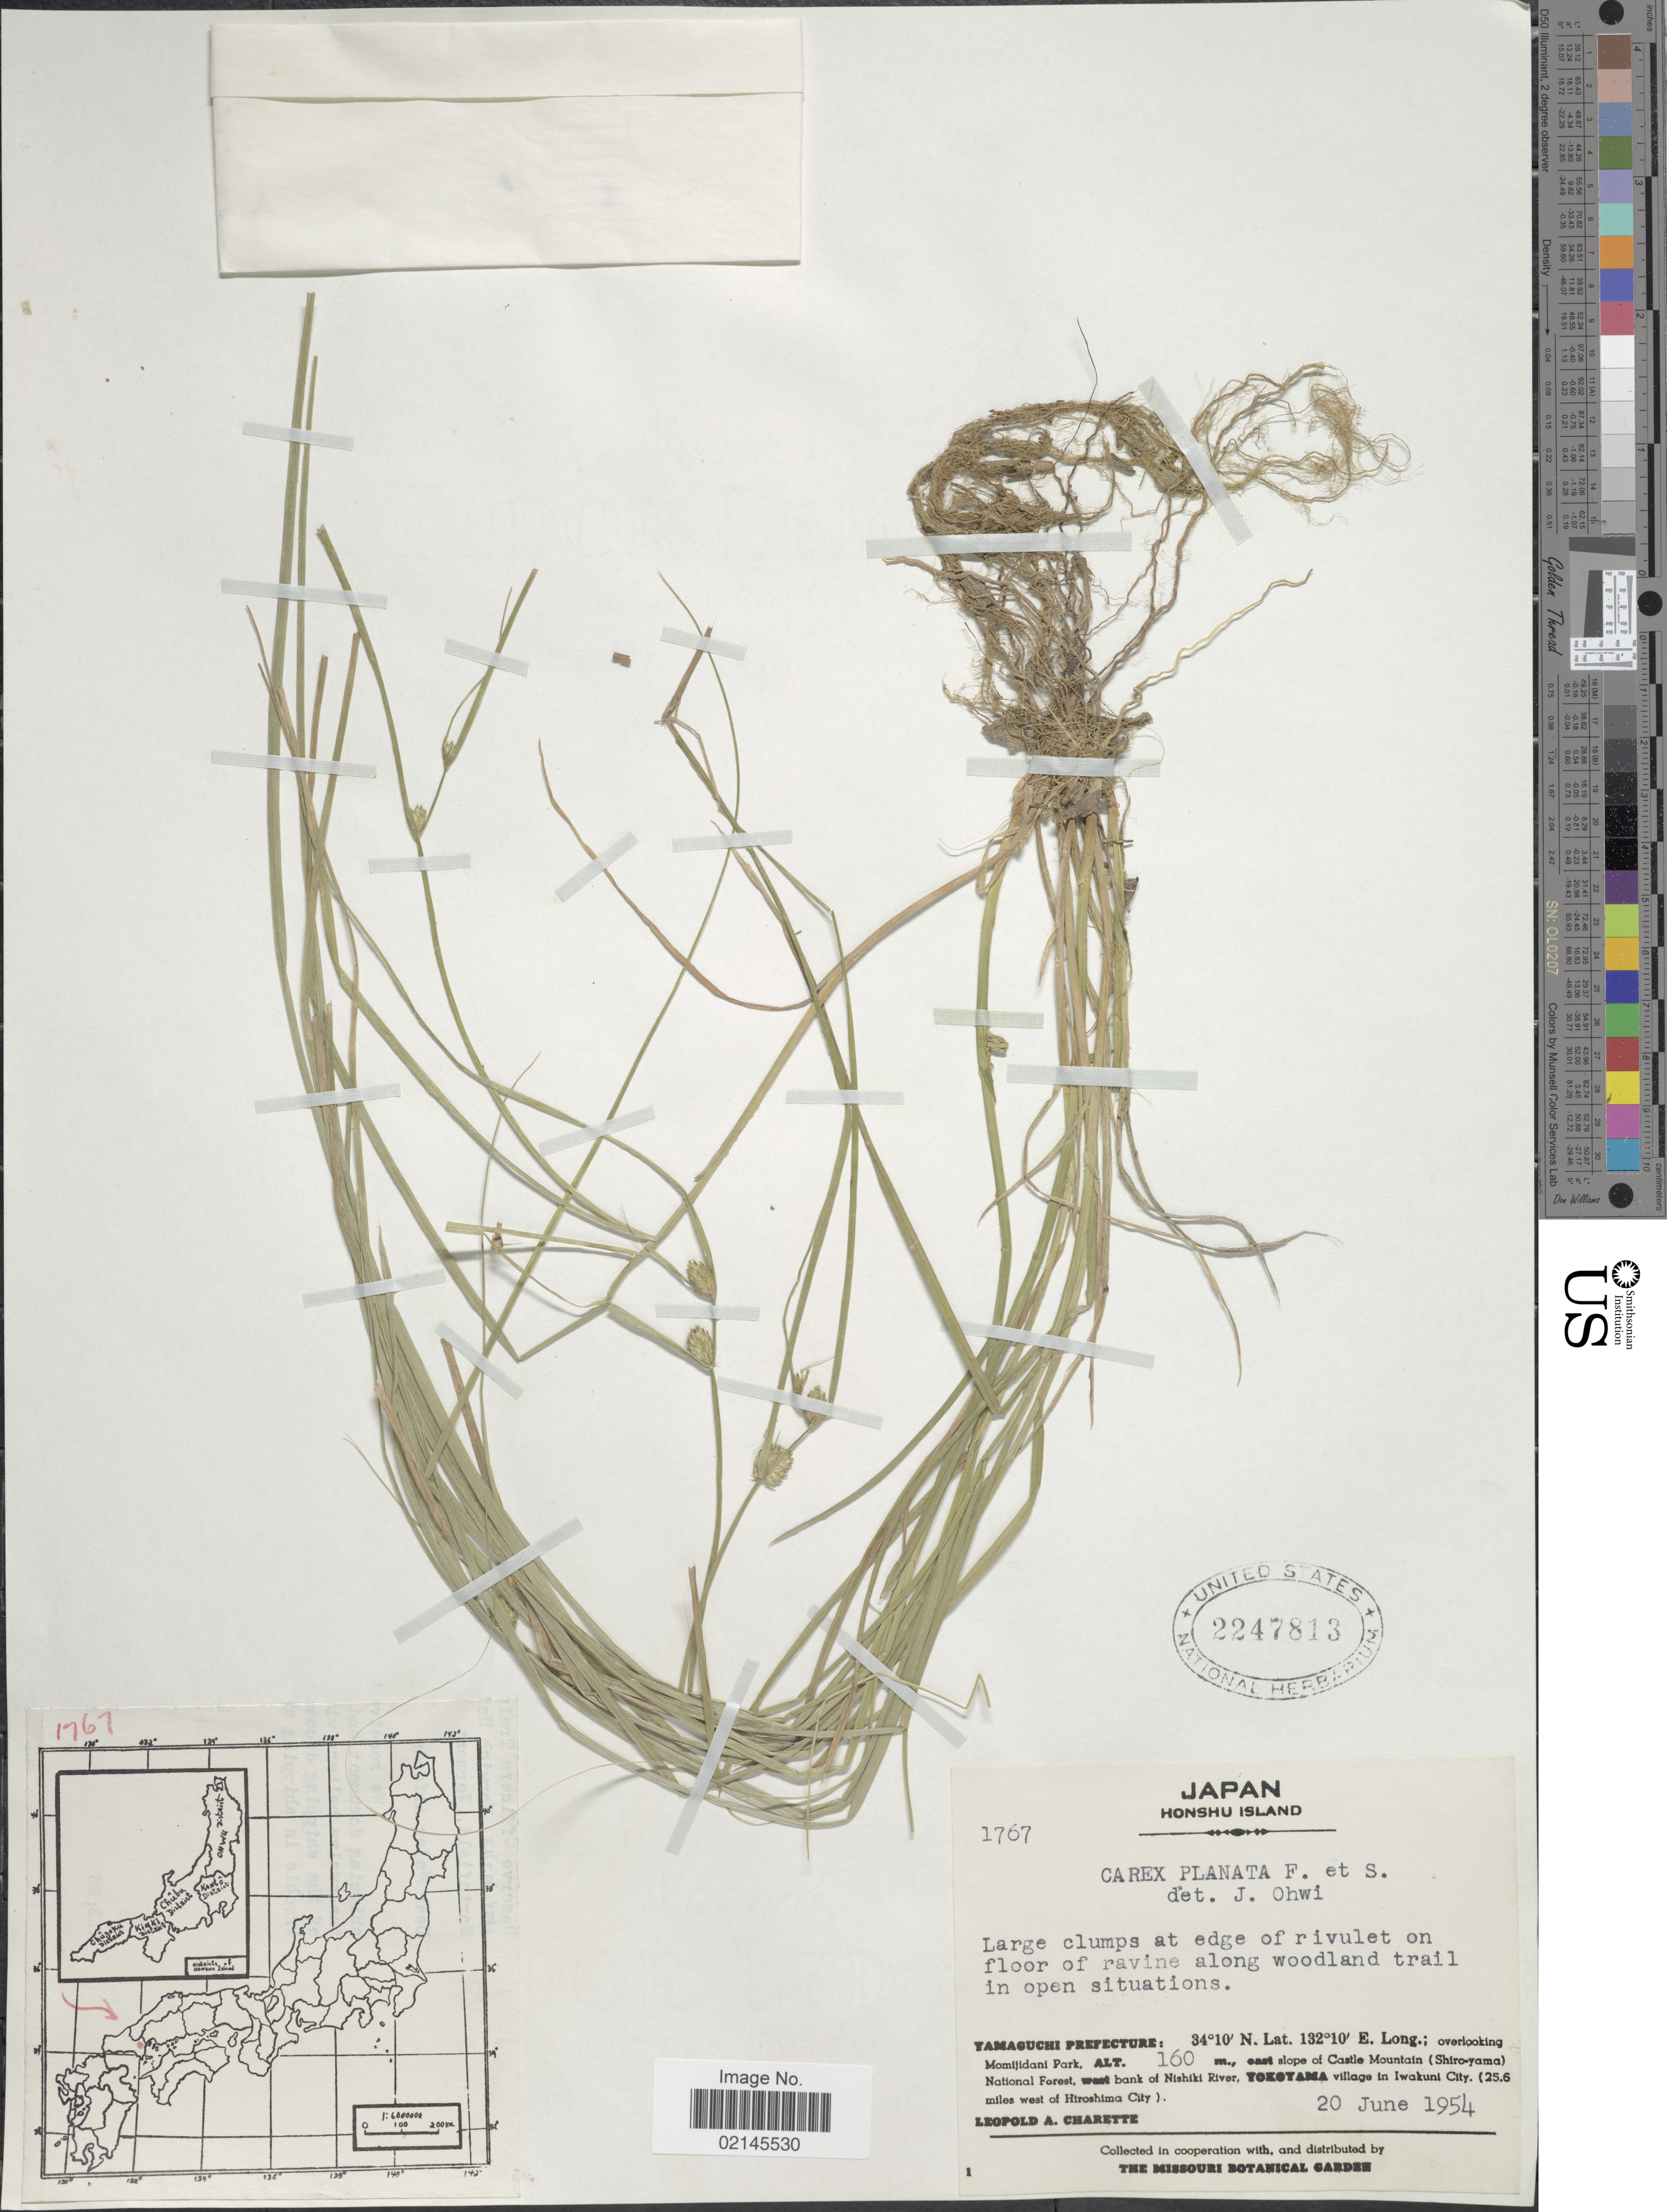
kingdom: Plantae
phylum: Tracheophyta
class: Liliopsida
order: Poales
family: Cyperaceae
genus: Carex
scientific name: Carex planata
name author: Franch. & Sav.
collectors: L. A. Charette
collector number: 1767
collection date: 1954-06-20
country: Japan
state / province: Yamaguti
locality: Honshu Island, Yamaguchi Prefecture, overlooking Momijidani Park, east slope of Castle Mountain (Shiro-yama) National Forest, west bank of Nishiki River, Yokoyama village in Iwakuni City (25.6 miles west of Hiroshima City)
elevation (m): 160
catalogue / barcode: US 2247813